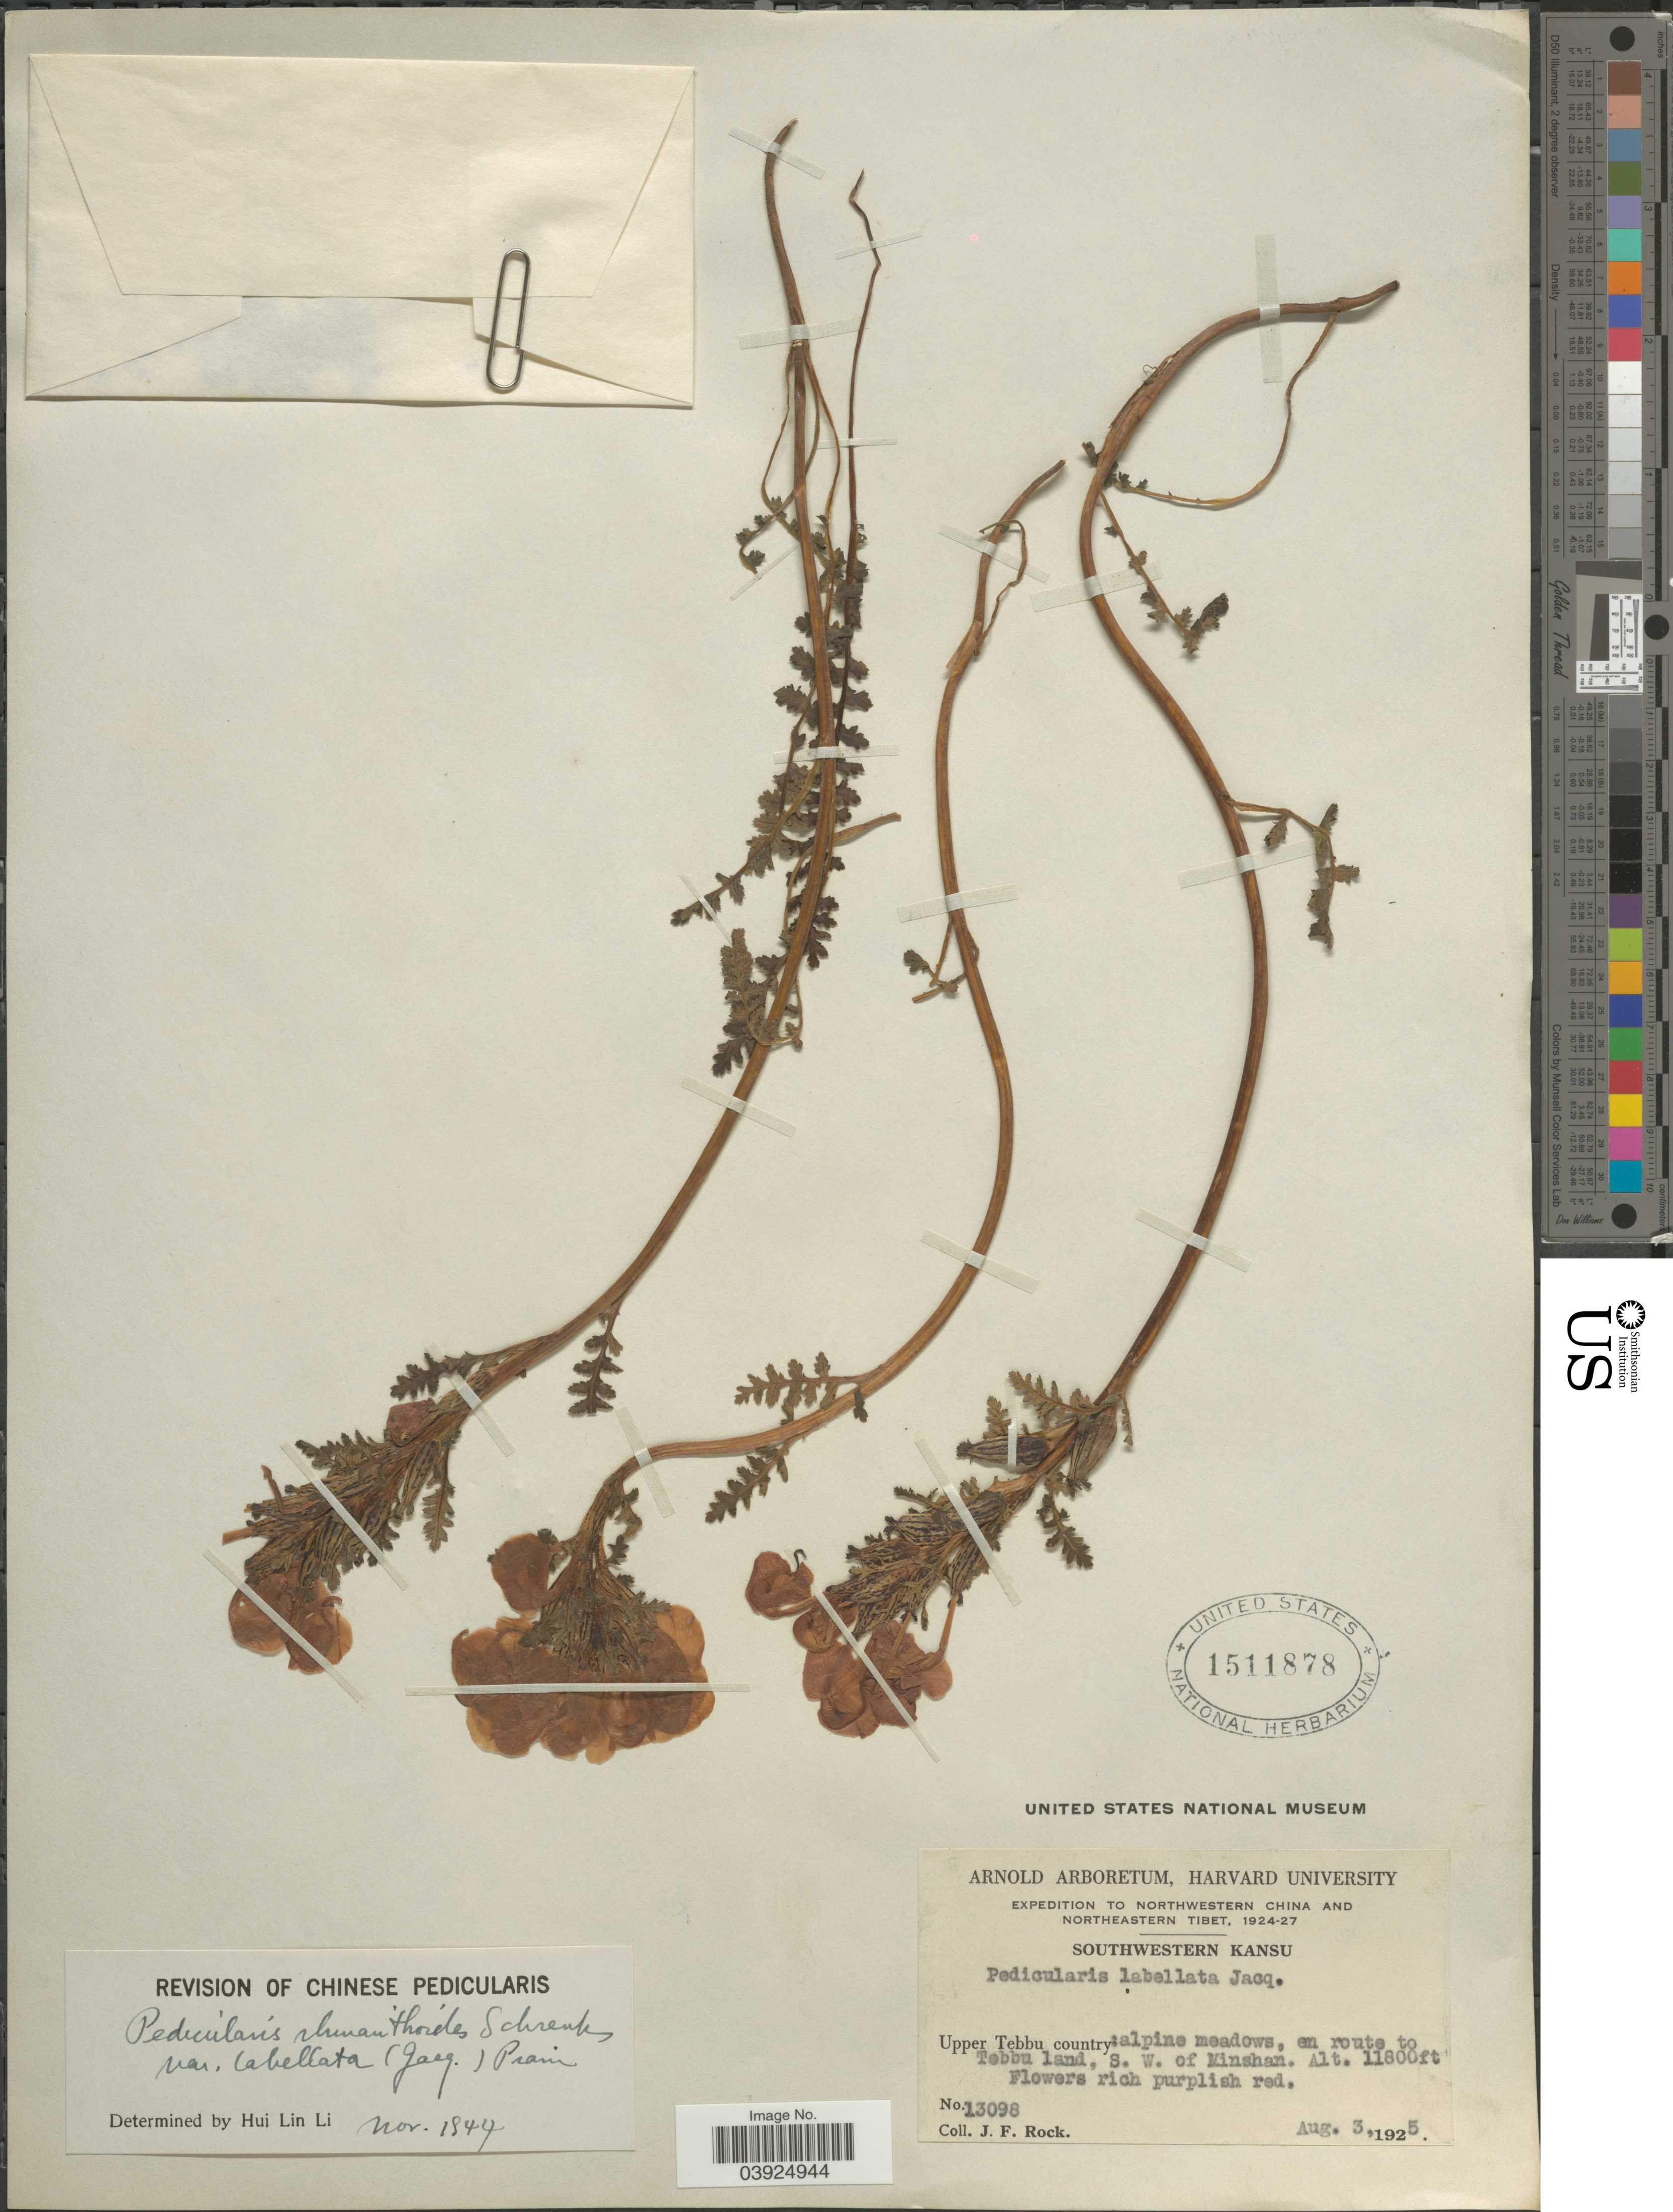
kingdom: Plantae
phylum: Tracheophyta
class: Magnoliopsida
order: Lamiales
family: Orobanchaceae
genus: Pedicularis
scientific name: Pedicularis rhinanthoides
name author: Schrenk ex Fisch. & C.A. Mey.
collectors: J. Rock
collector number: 13098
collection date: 1925-08-03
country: China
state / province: Gansu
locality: Northwestern China. Southwestern Kansu. Upper Tebbu country: alpine meadows, en route to Tebbu land, S. W. of Minshan.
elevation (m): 3597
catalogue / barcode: US 1511878